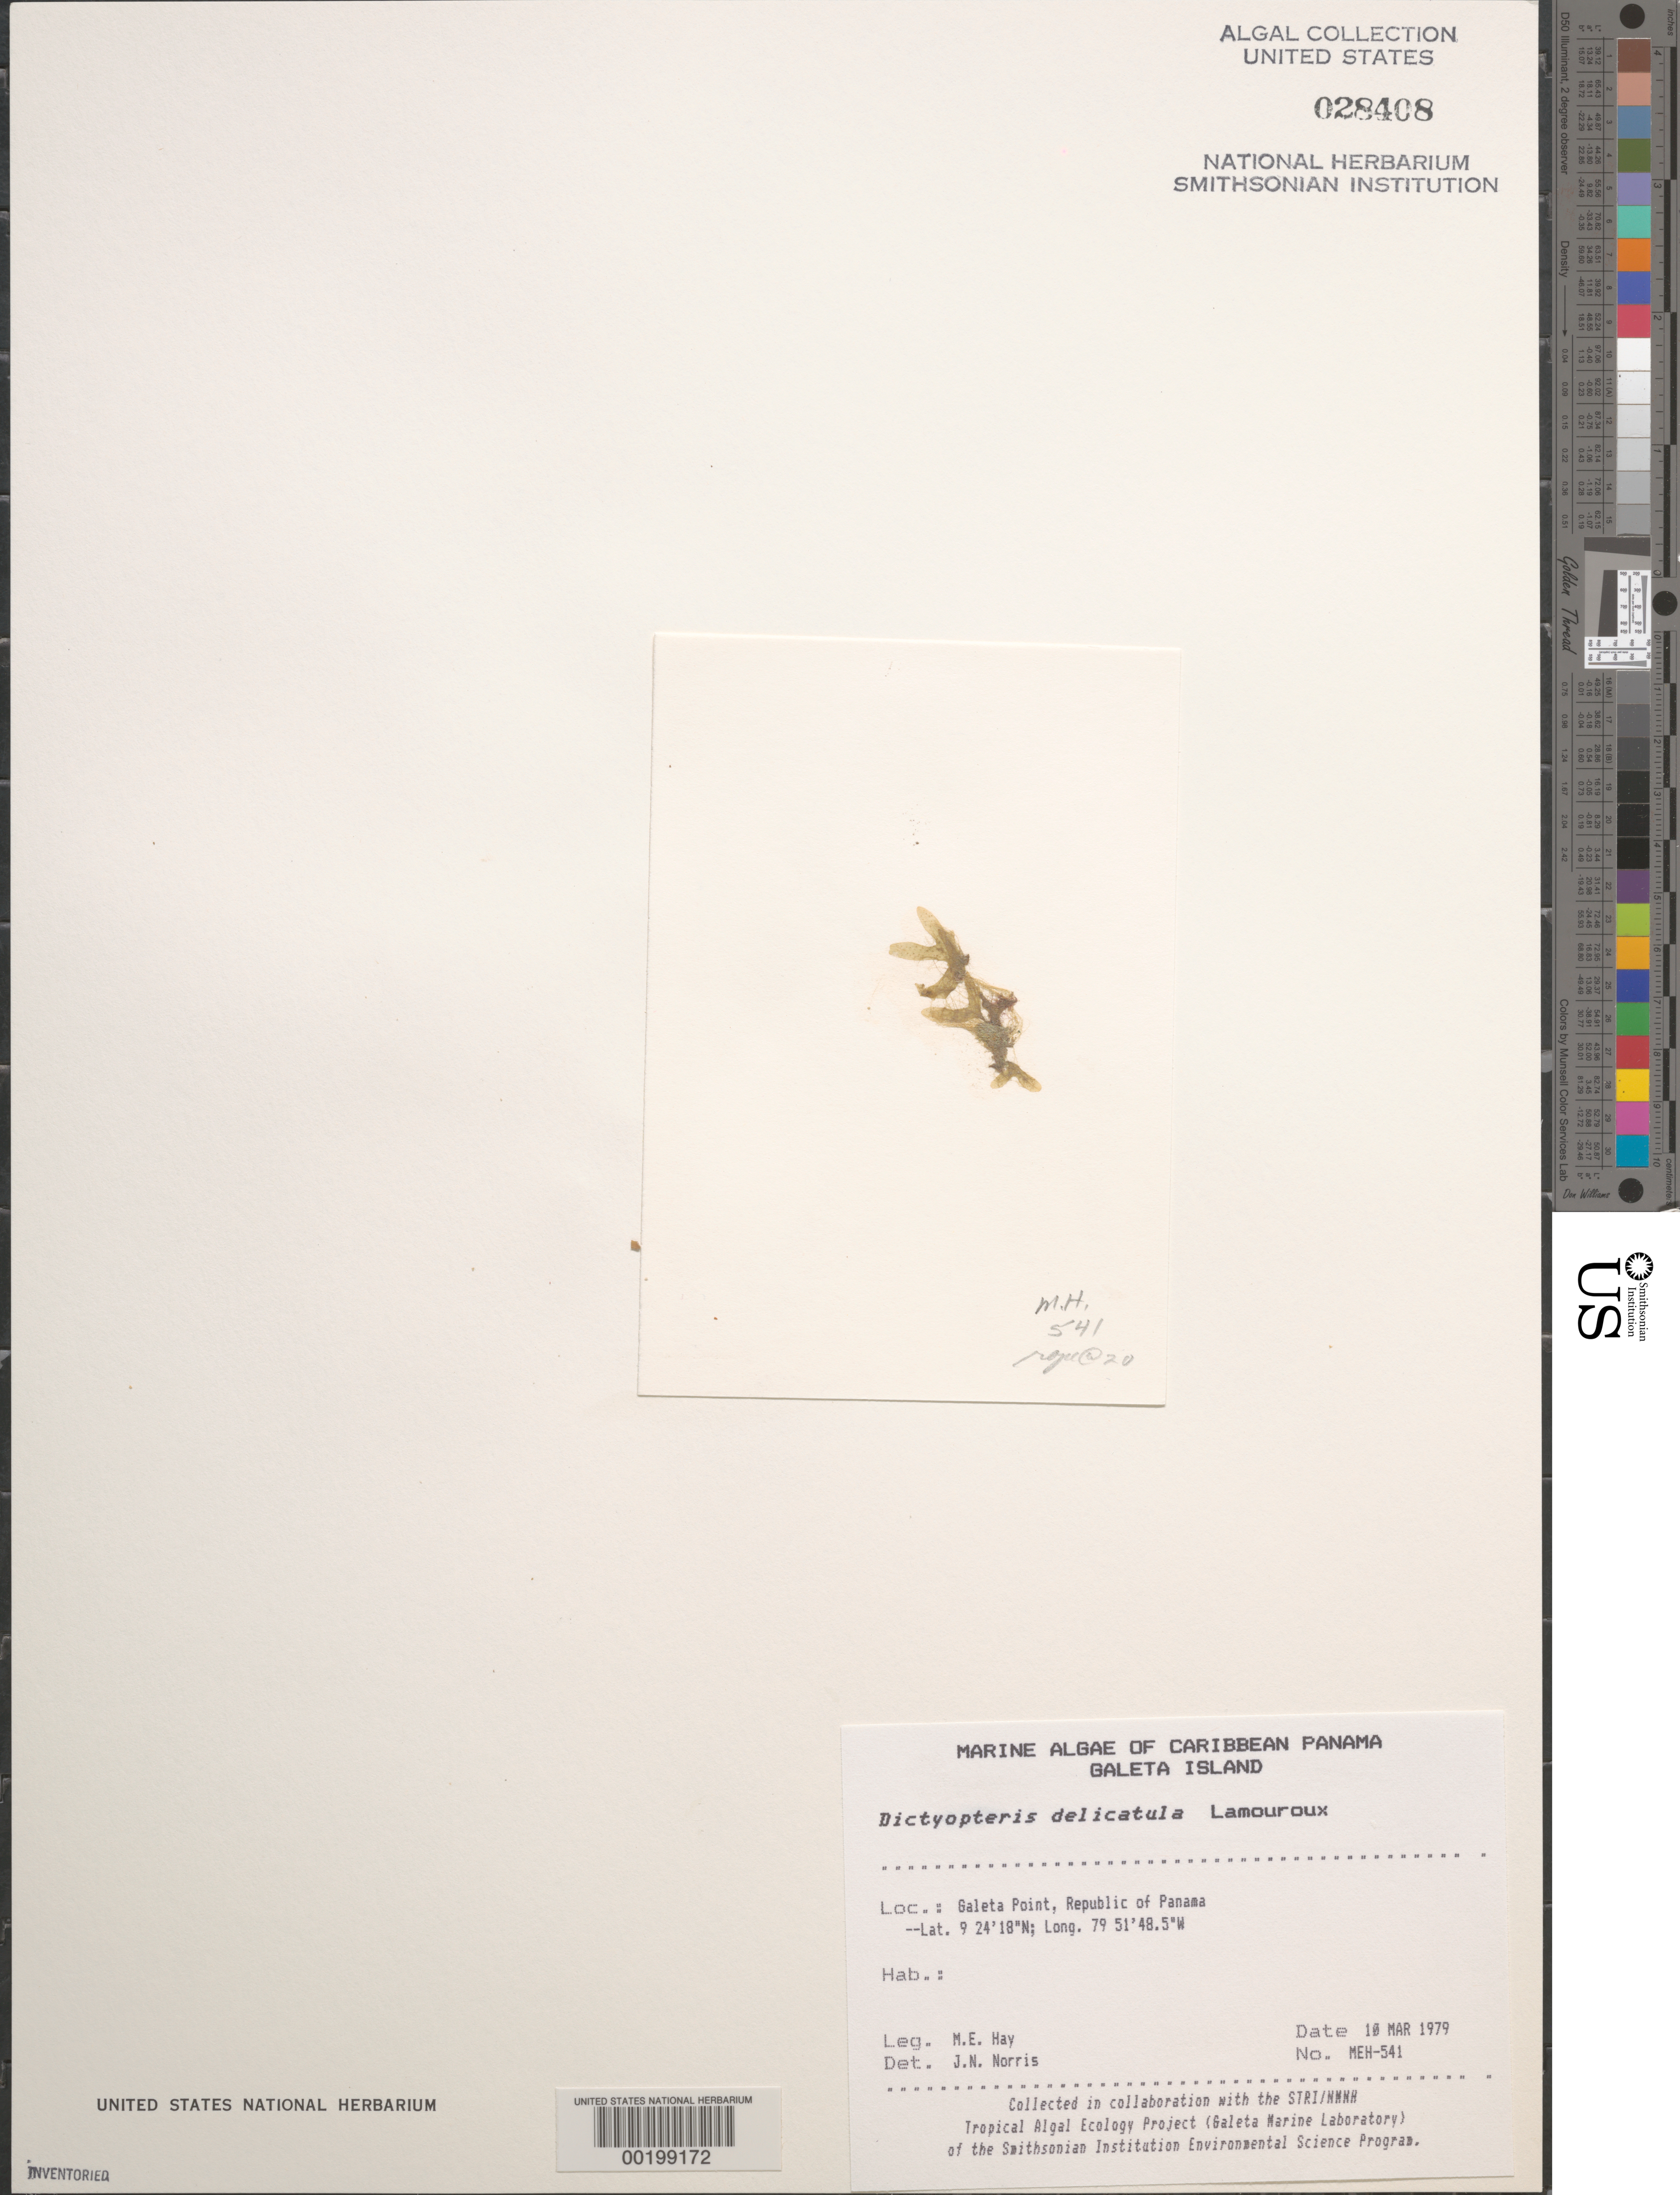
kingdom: Chromista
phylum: Ochrophyta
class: Phaeophyceae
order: Dictyotales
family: Dictyotaceae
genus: Dictyopteris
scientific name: Dictyopteris delicatula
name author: J.V.Lamouroux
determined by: Norris, James N.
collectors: M. E. Hay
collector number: MEH-541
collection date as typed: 10 Mar 1979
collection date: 1979-03-10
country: Panama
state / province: Colón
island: Galeta Island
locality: Galeta Point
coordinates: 9 24' 18" N, 79 51' 48.5" W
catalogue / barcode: US 28408